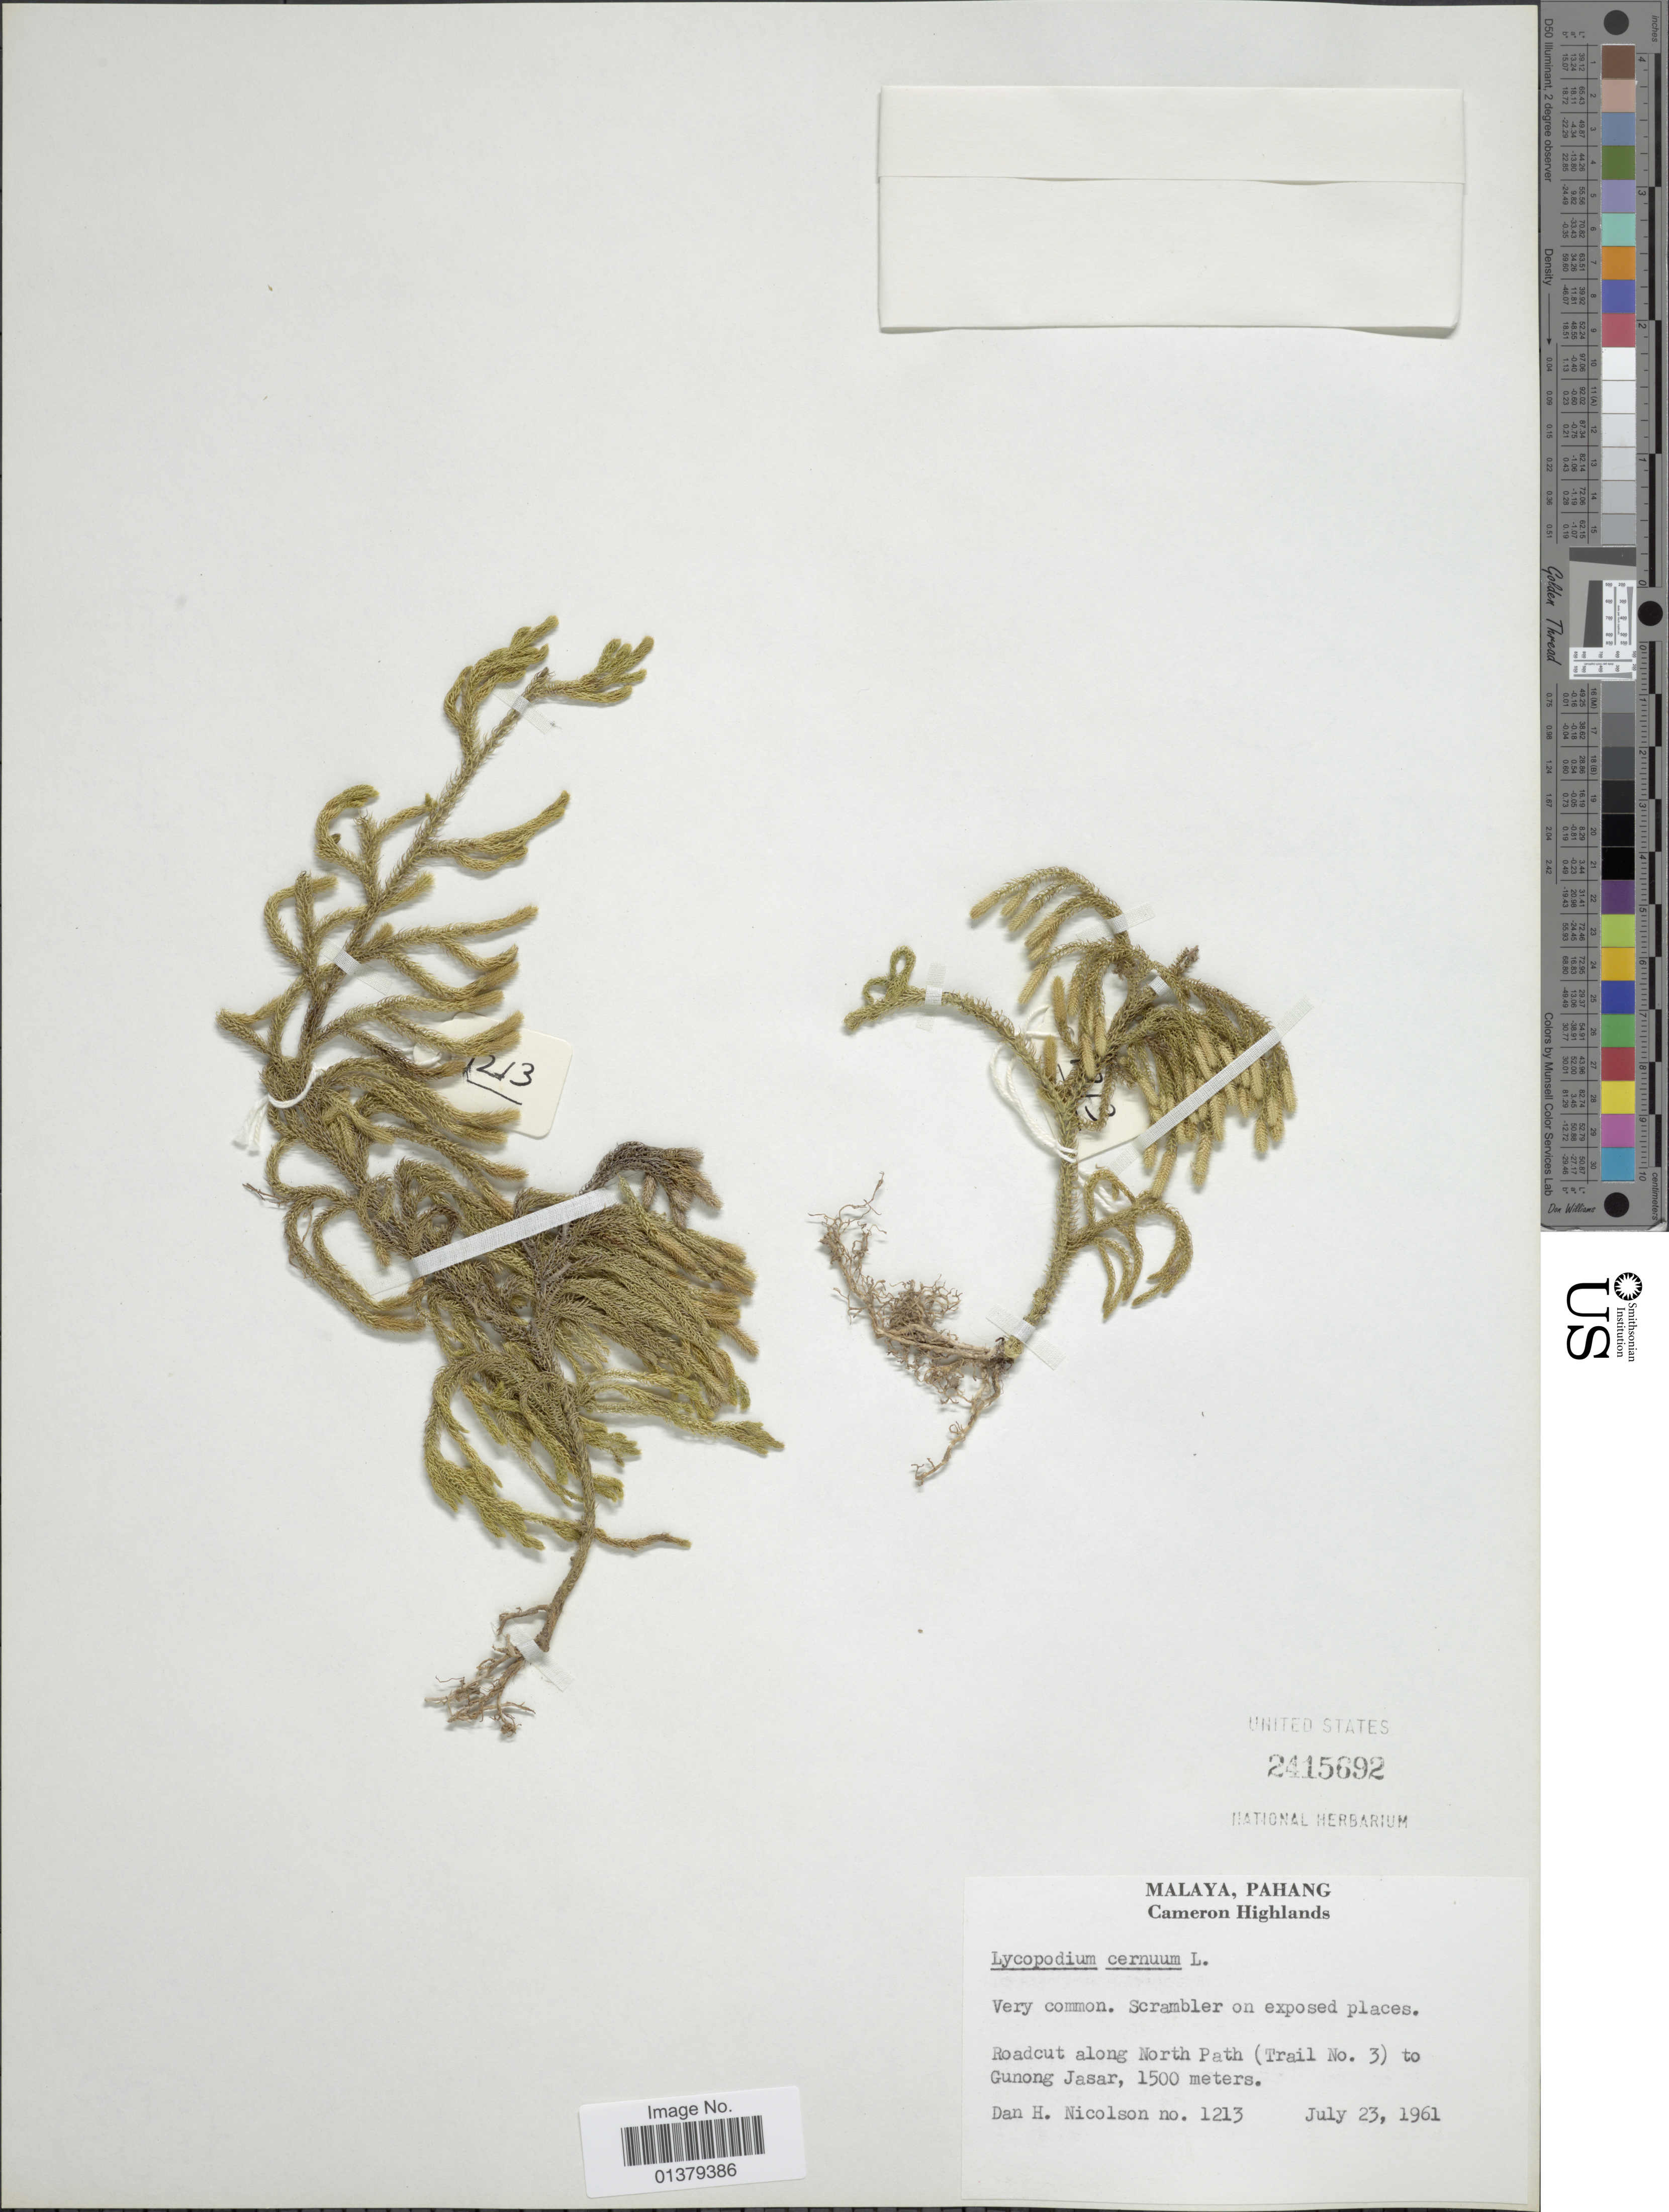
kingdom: Plantae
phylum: Tracheophyta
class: Lycopodiopsida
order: Lycopodiales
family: Lycopodiaceae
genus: Palhinhaea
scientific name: Palhinhaea cernua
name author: (L.) Vasc. & Franco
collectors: D. H. Nicolson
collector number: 1213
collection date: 1961-07-23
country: Malaysia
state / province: Pahang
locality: Malaya, Cameron Highlands, Roadcut along North Path (TRail No.3) to Gunong Jasar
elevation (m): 1500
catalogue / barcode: US 2415692